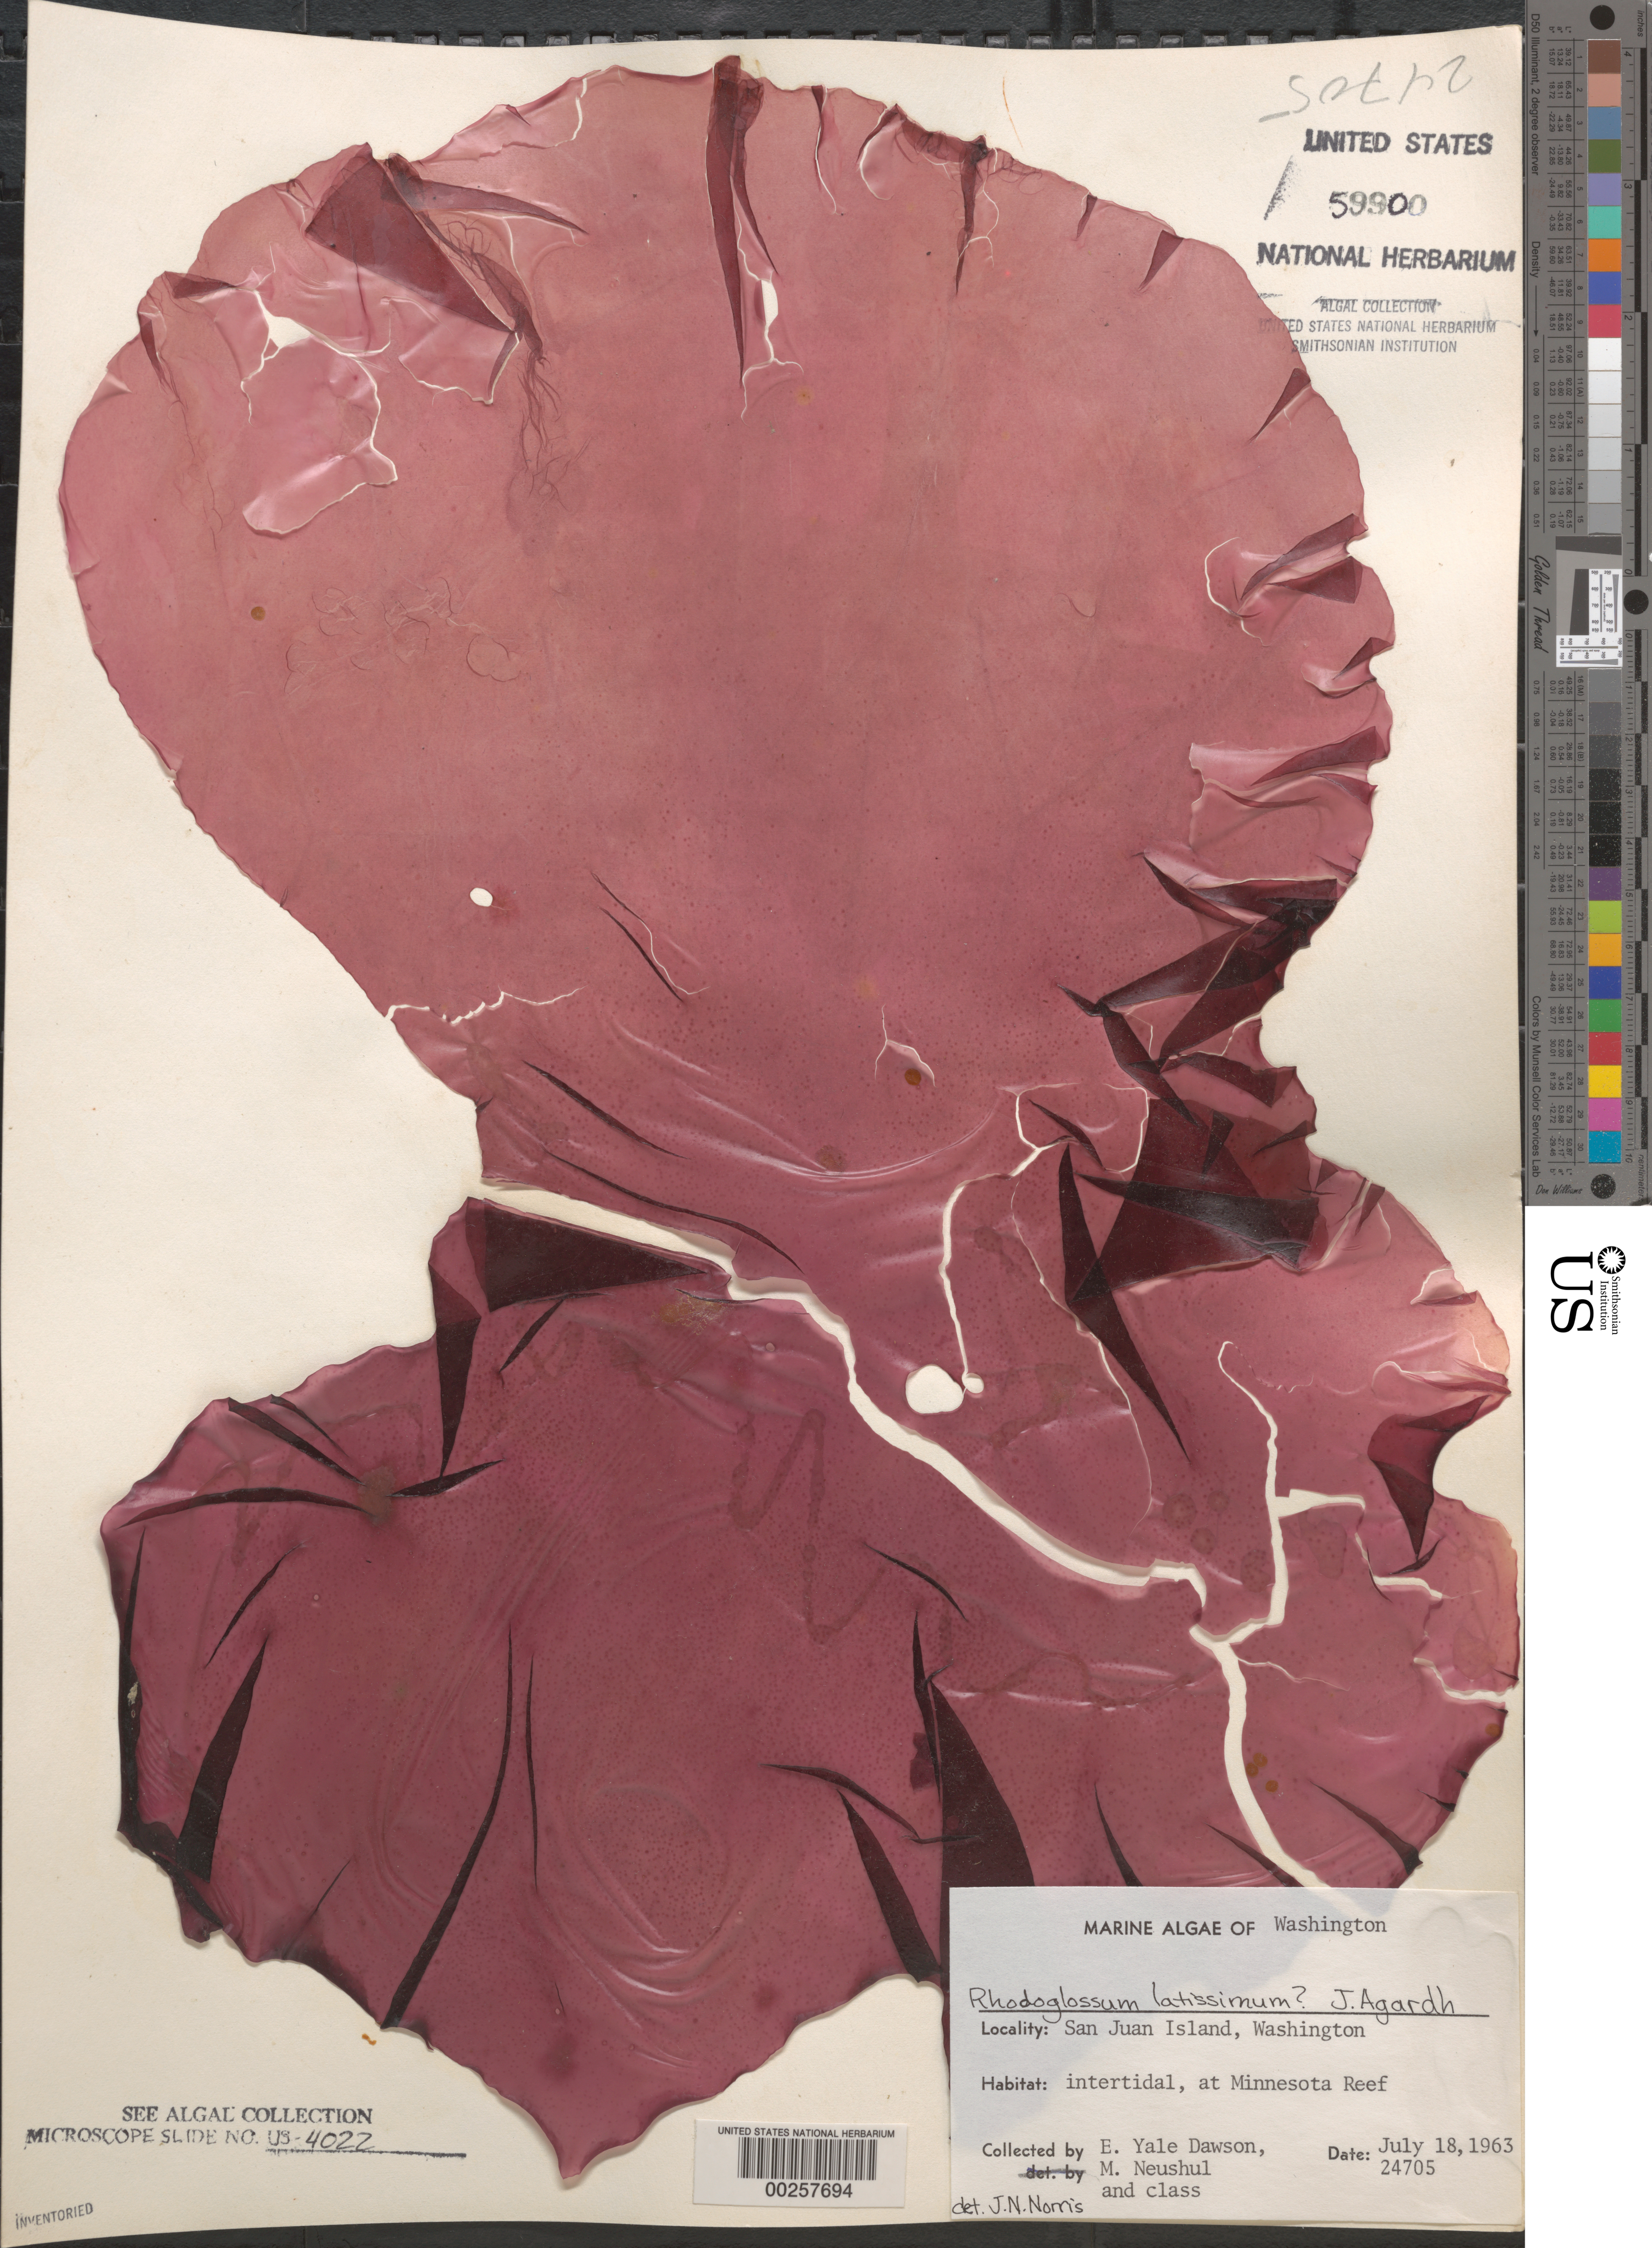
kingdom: Plantae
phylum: Rhodophyta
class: Florideophyceae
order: Gigartinales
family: Gigartinaceae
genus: Iridaea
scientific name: Iridaea latissima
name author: (Hooker f. & Harv.) Grunow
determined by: Algae name updating Project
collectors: E. Y. Dawson, M. Neushul & Algae Class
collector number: EYD 24705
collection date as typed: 18 Jul 1963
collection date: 1963-07-18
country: United States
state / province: Washington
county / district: San Juan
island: San Juan Island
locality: Minnesota Reef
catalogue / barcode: US 59900